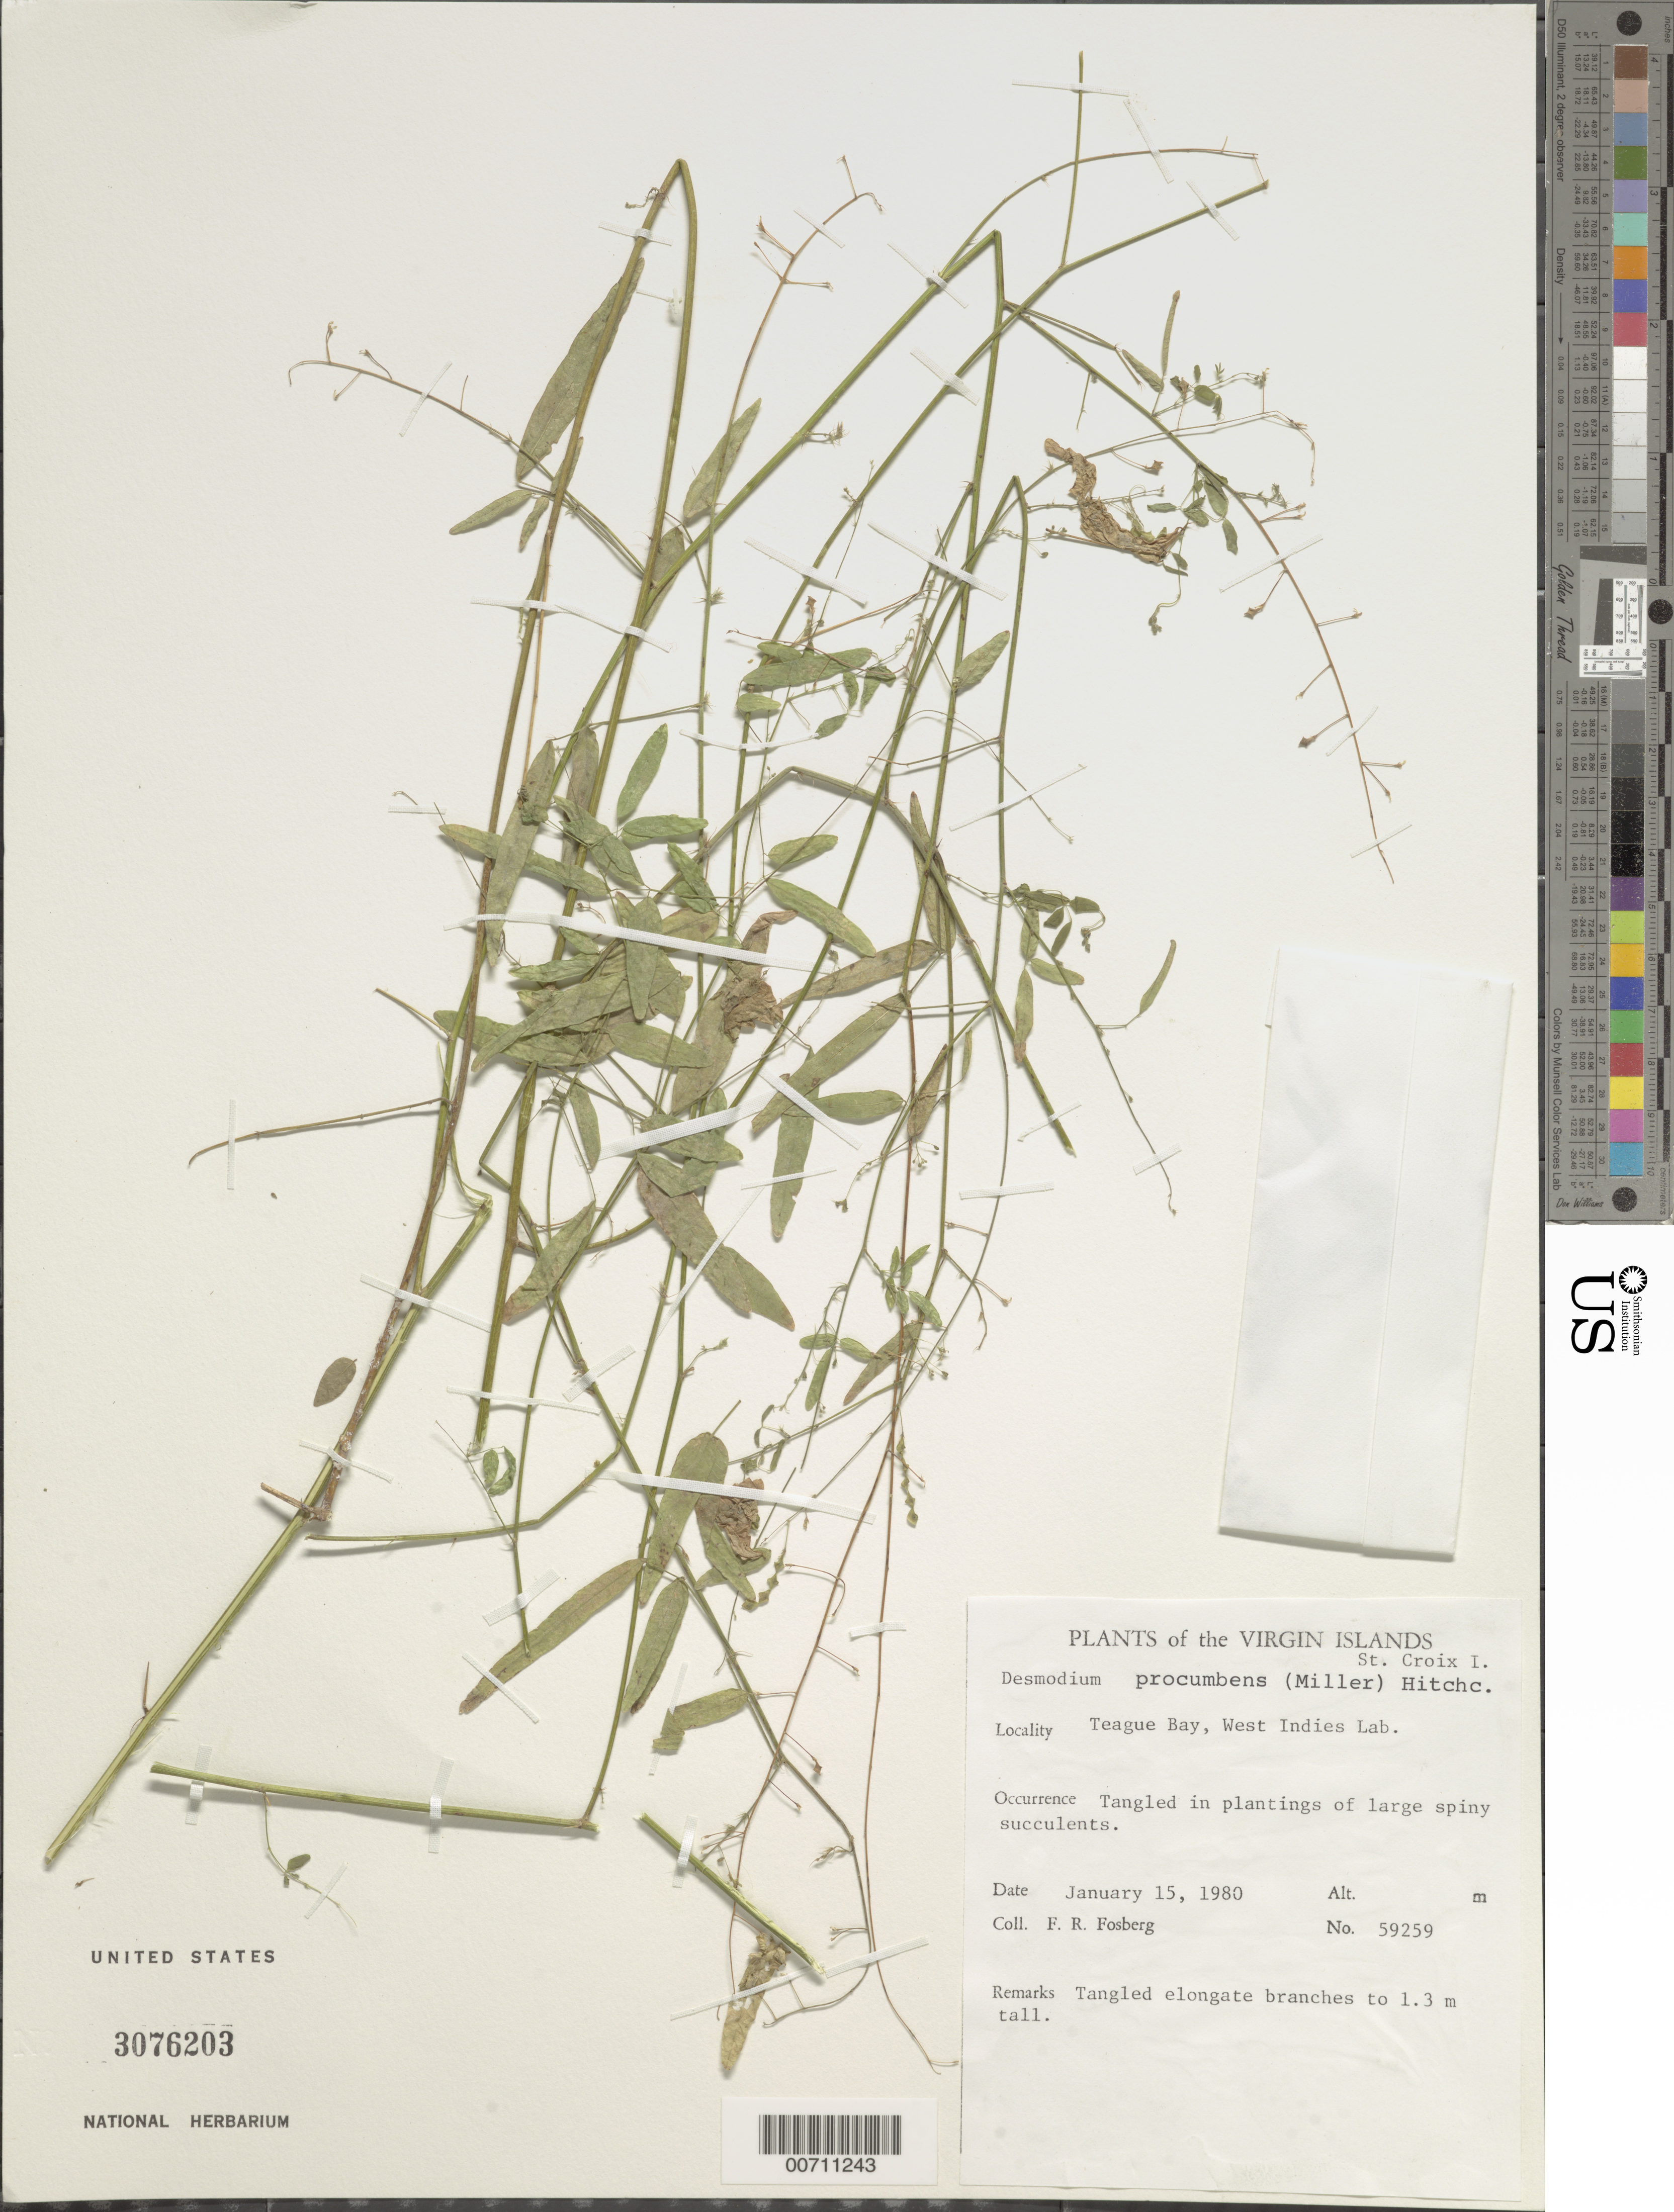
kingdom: Plantae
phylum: Tracheophyta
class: Magnoliopsida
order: Fabales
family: Fabaceae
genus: Desmodium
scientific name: Desmodium procumbens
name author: (Mill.) Hitchc.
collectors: F. R. Fosberg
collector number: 59259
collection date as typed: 15 Jan 1980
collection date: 1980-01-15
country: U.S. Virgin Islands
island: St. Croix Island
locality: Teague Bay, West Indies Lab.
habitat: Tangled in plantings of large spiny succulents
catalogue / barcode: US 3076203